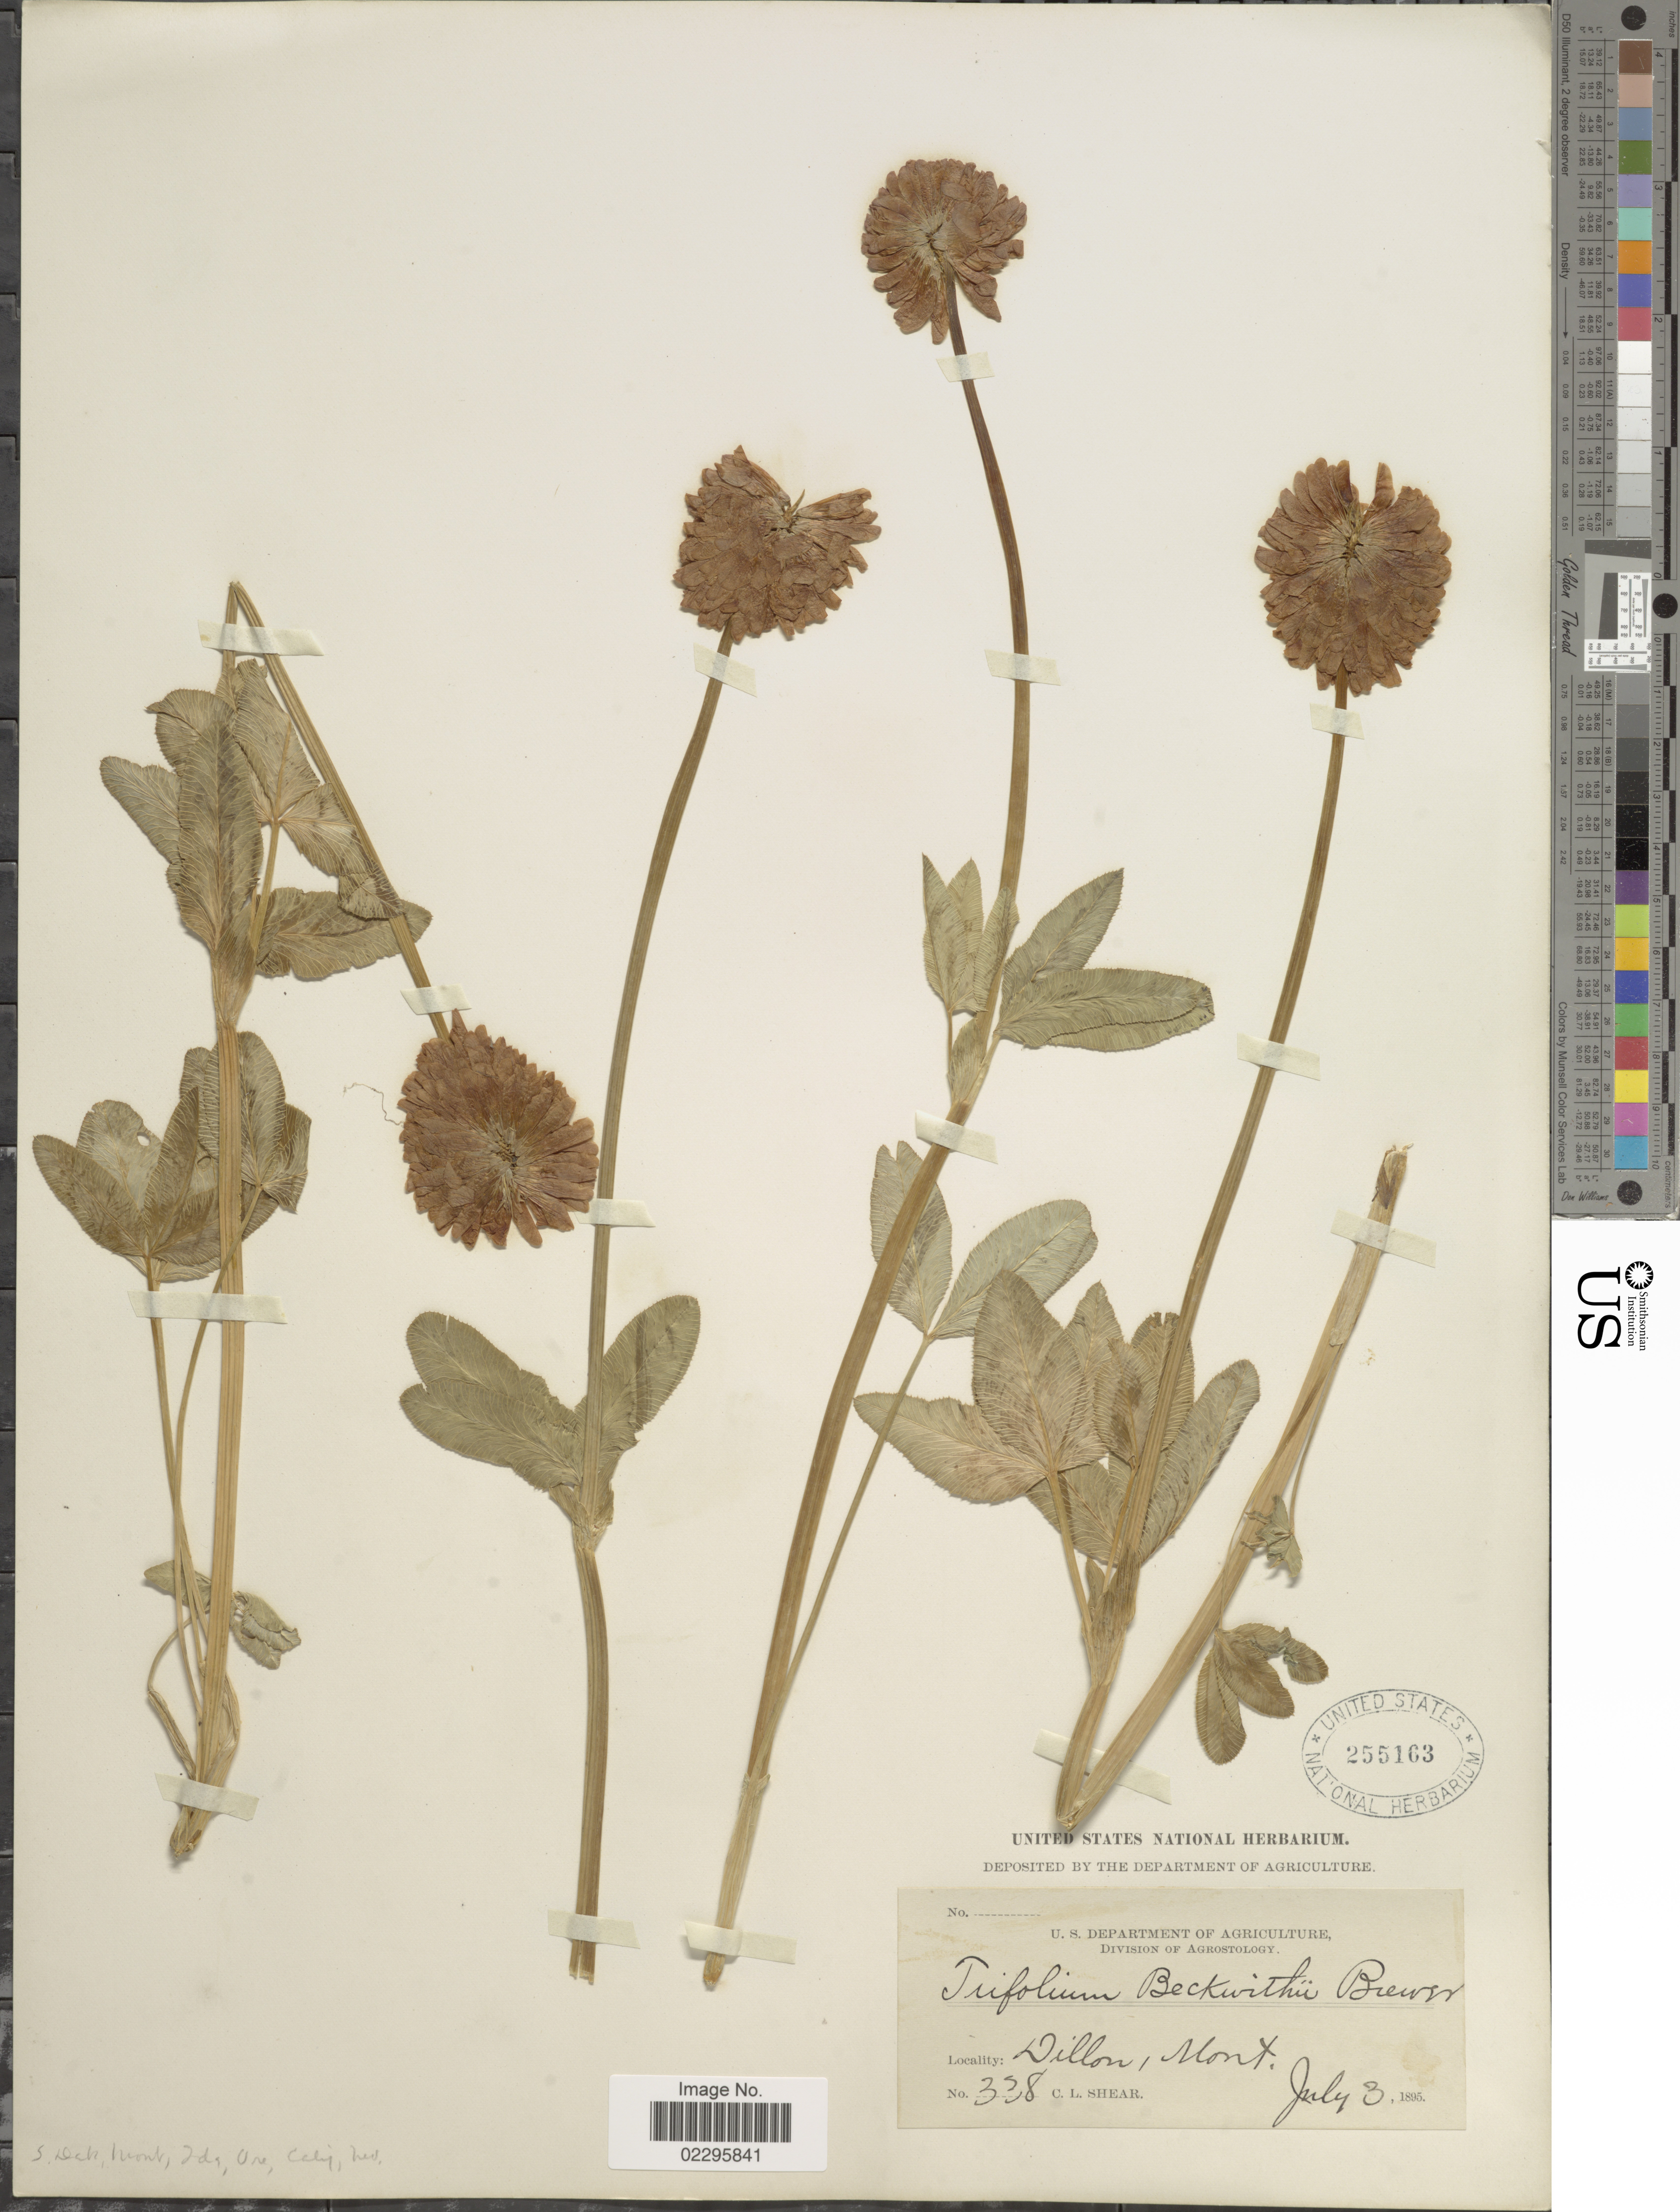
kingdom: Plantae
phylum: Tracheophyta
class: Magnoliopsida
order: Fabales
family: Fabaceae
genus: Trifolium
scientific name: Trifolium beckwithii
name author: S. Watson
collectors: C. L. Shear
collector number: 338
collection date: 1895-07-03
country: United States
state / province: Montana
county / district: Beaverhead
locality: Dillon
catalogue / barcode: US 255163